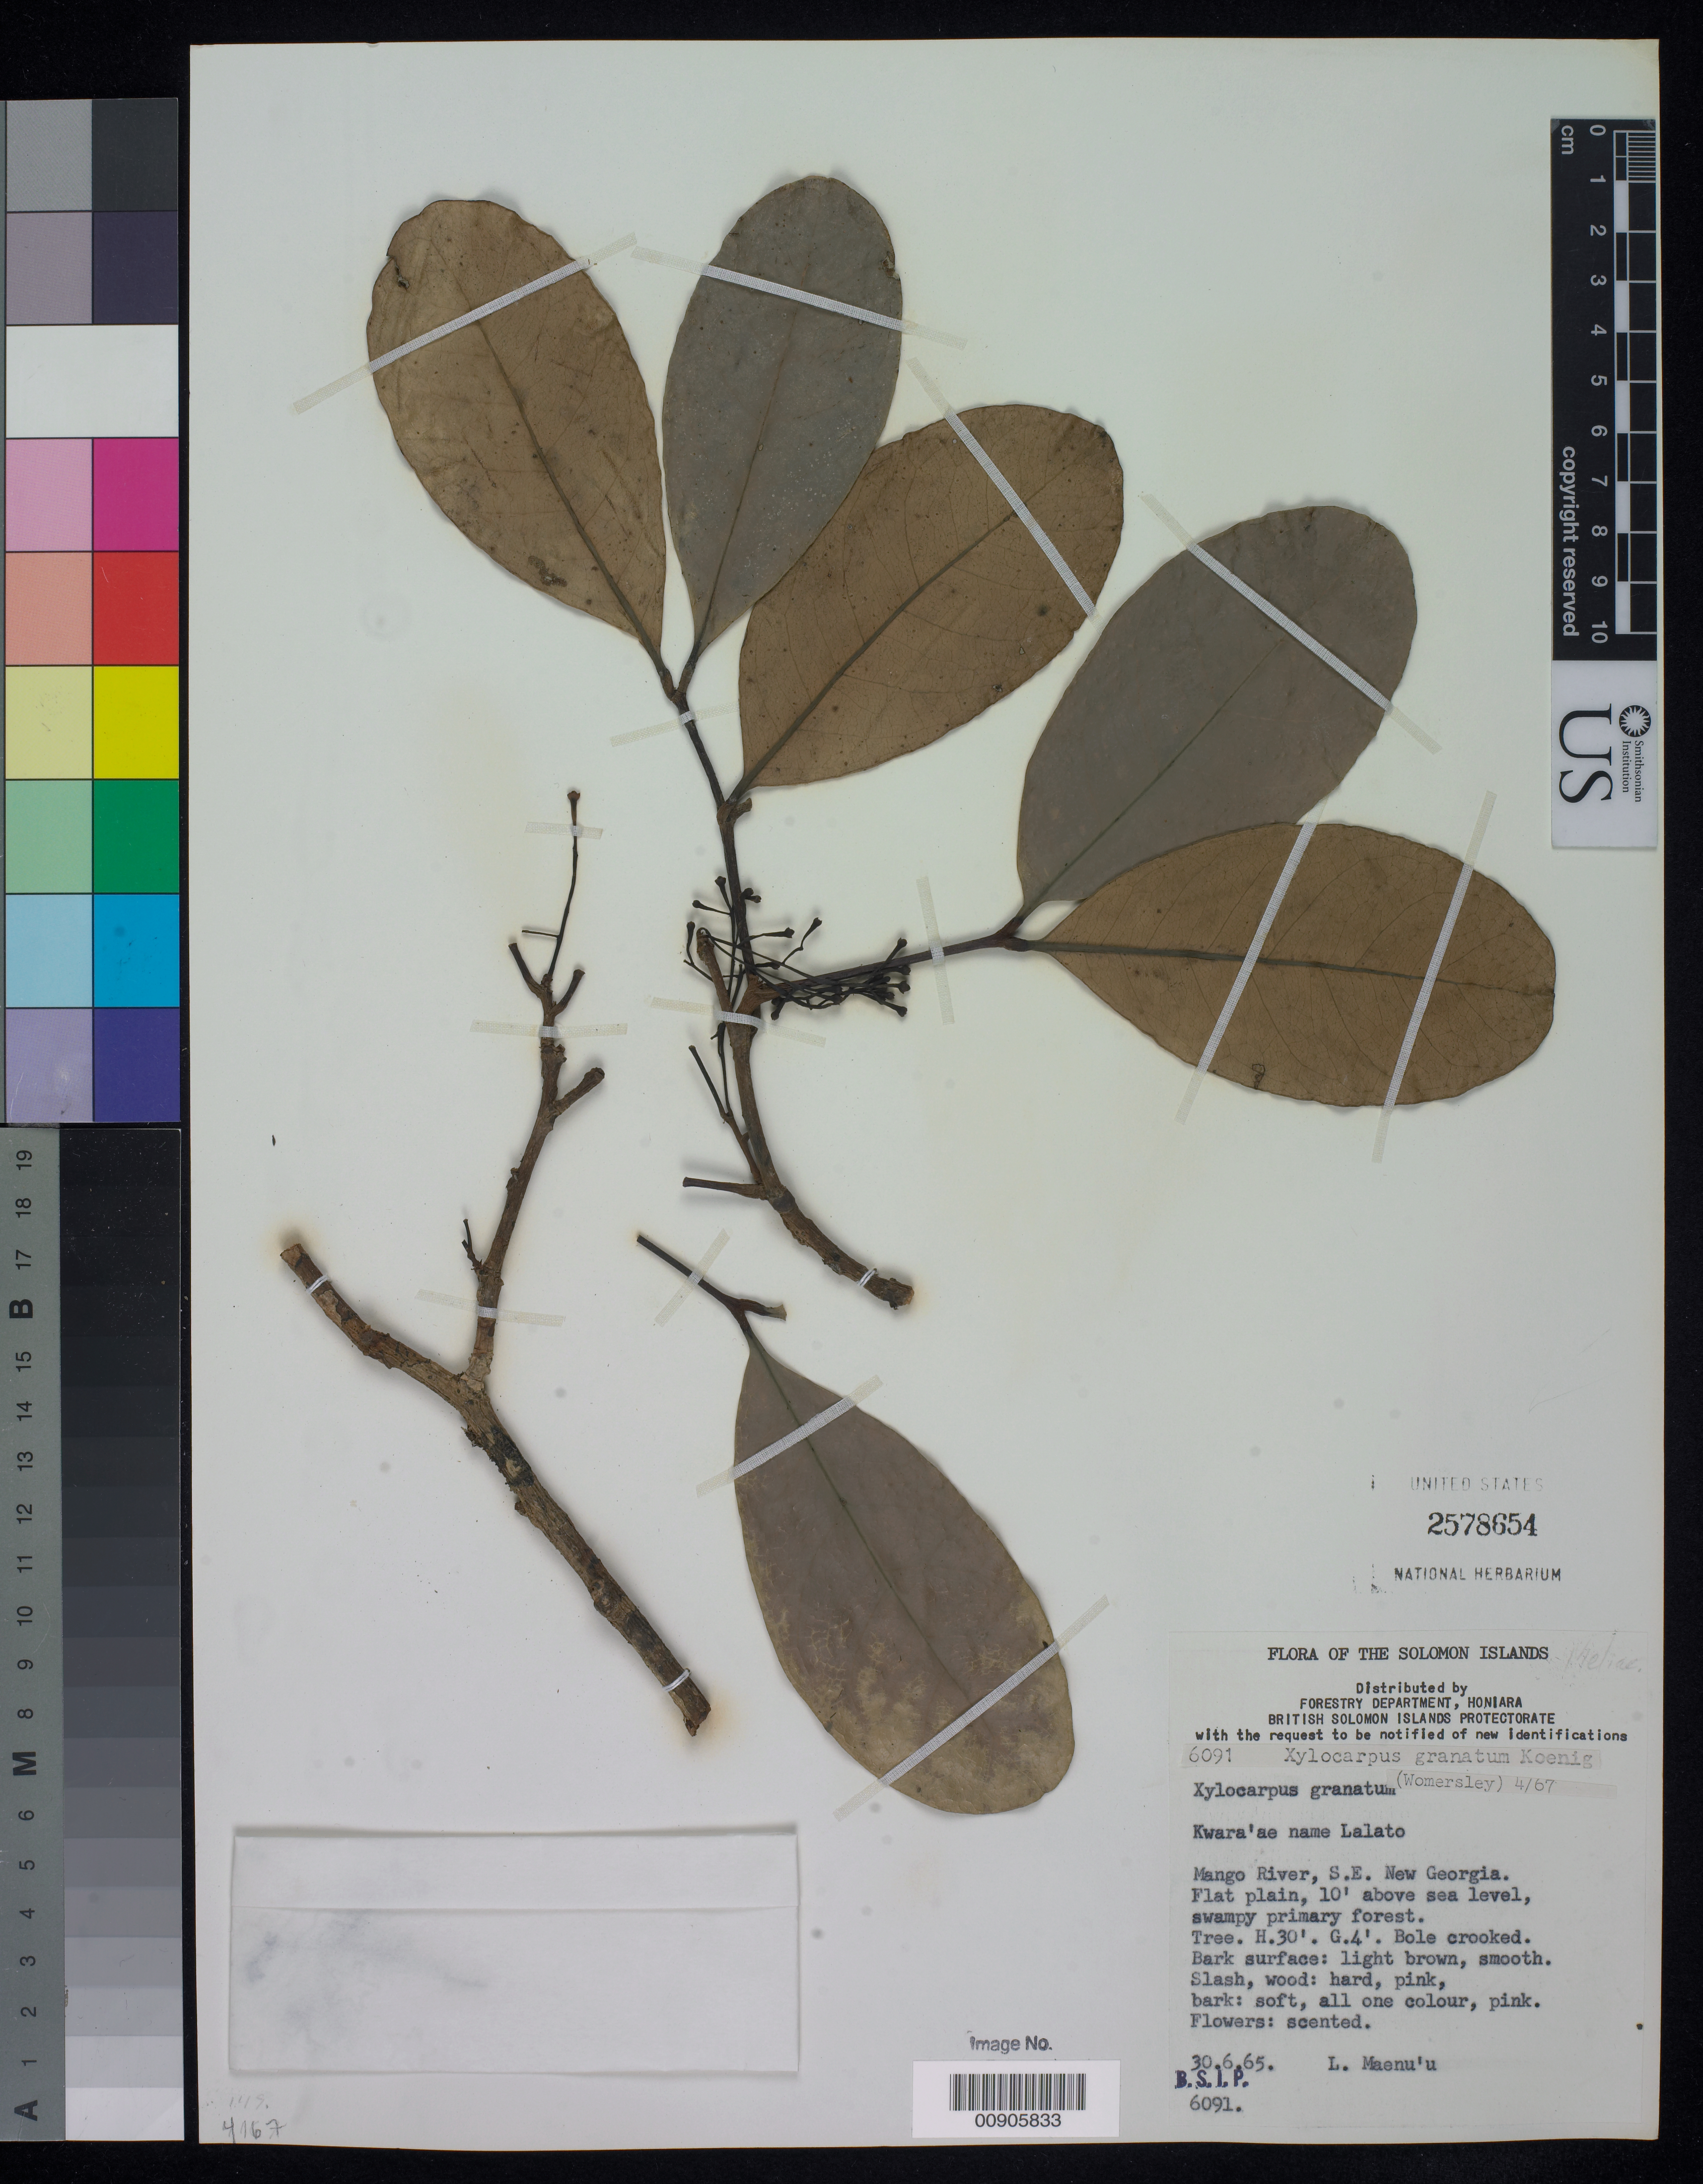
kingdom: Plantae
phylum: Tracheophyta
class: Magnoliopsida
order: Sapindales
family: Meliaceae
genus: Xylocarpus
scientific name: Xylocarpus granatum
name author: J. Koenig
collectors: L. Maenu'u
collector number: BSIP 6091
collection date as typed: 30 Jun 1965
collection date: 1965-06-30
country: Solomon Islands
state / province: Western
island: New Georgia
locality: Mango River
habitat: swampy primary forest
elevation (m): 3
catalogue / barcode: US 2578645